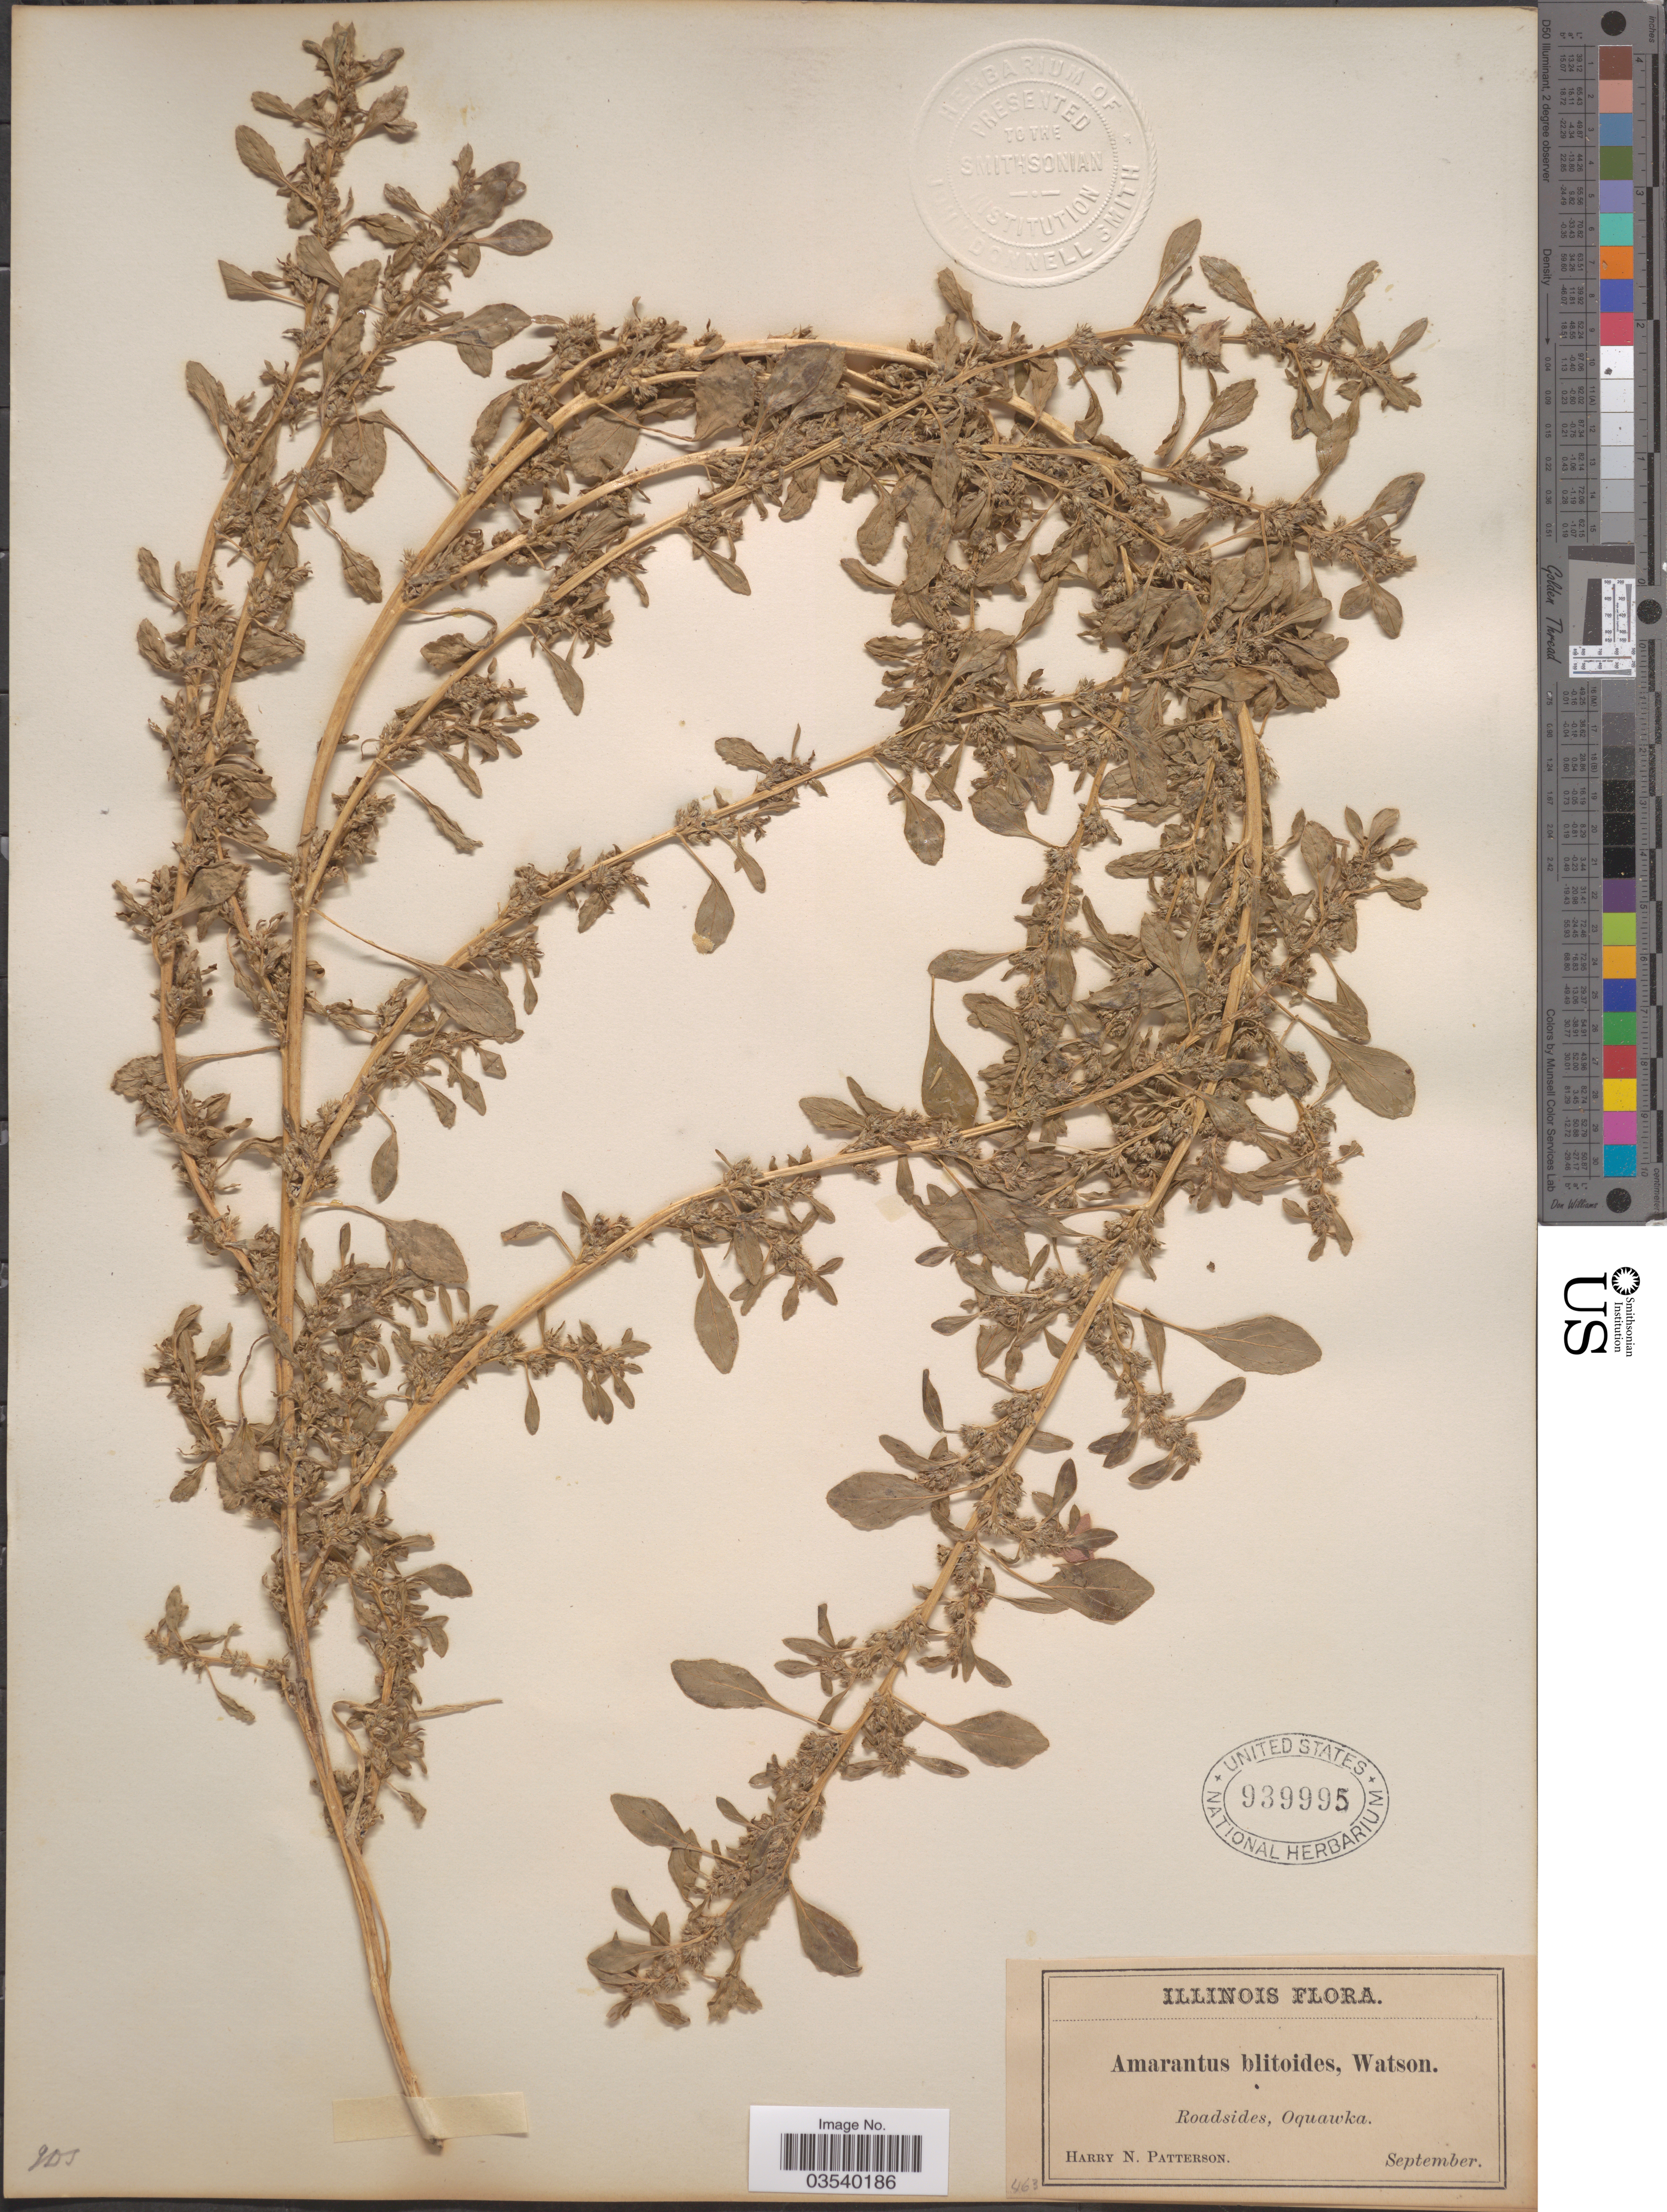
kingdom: Plantae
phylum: Tracheophyta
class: Magnoliopsida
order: Caryophyllales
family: Amaranthaceae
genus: Amaranthus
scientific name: Amaranthus blitoides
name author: S. Watson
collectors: H. N. Patterson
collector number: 463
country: United States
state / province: Illinois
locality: Oquawka.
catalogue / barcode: US 939995